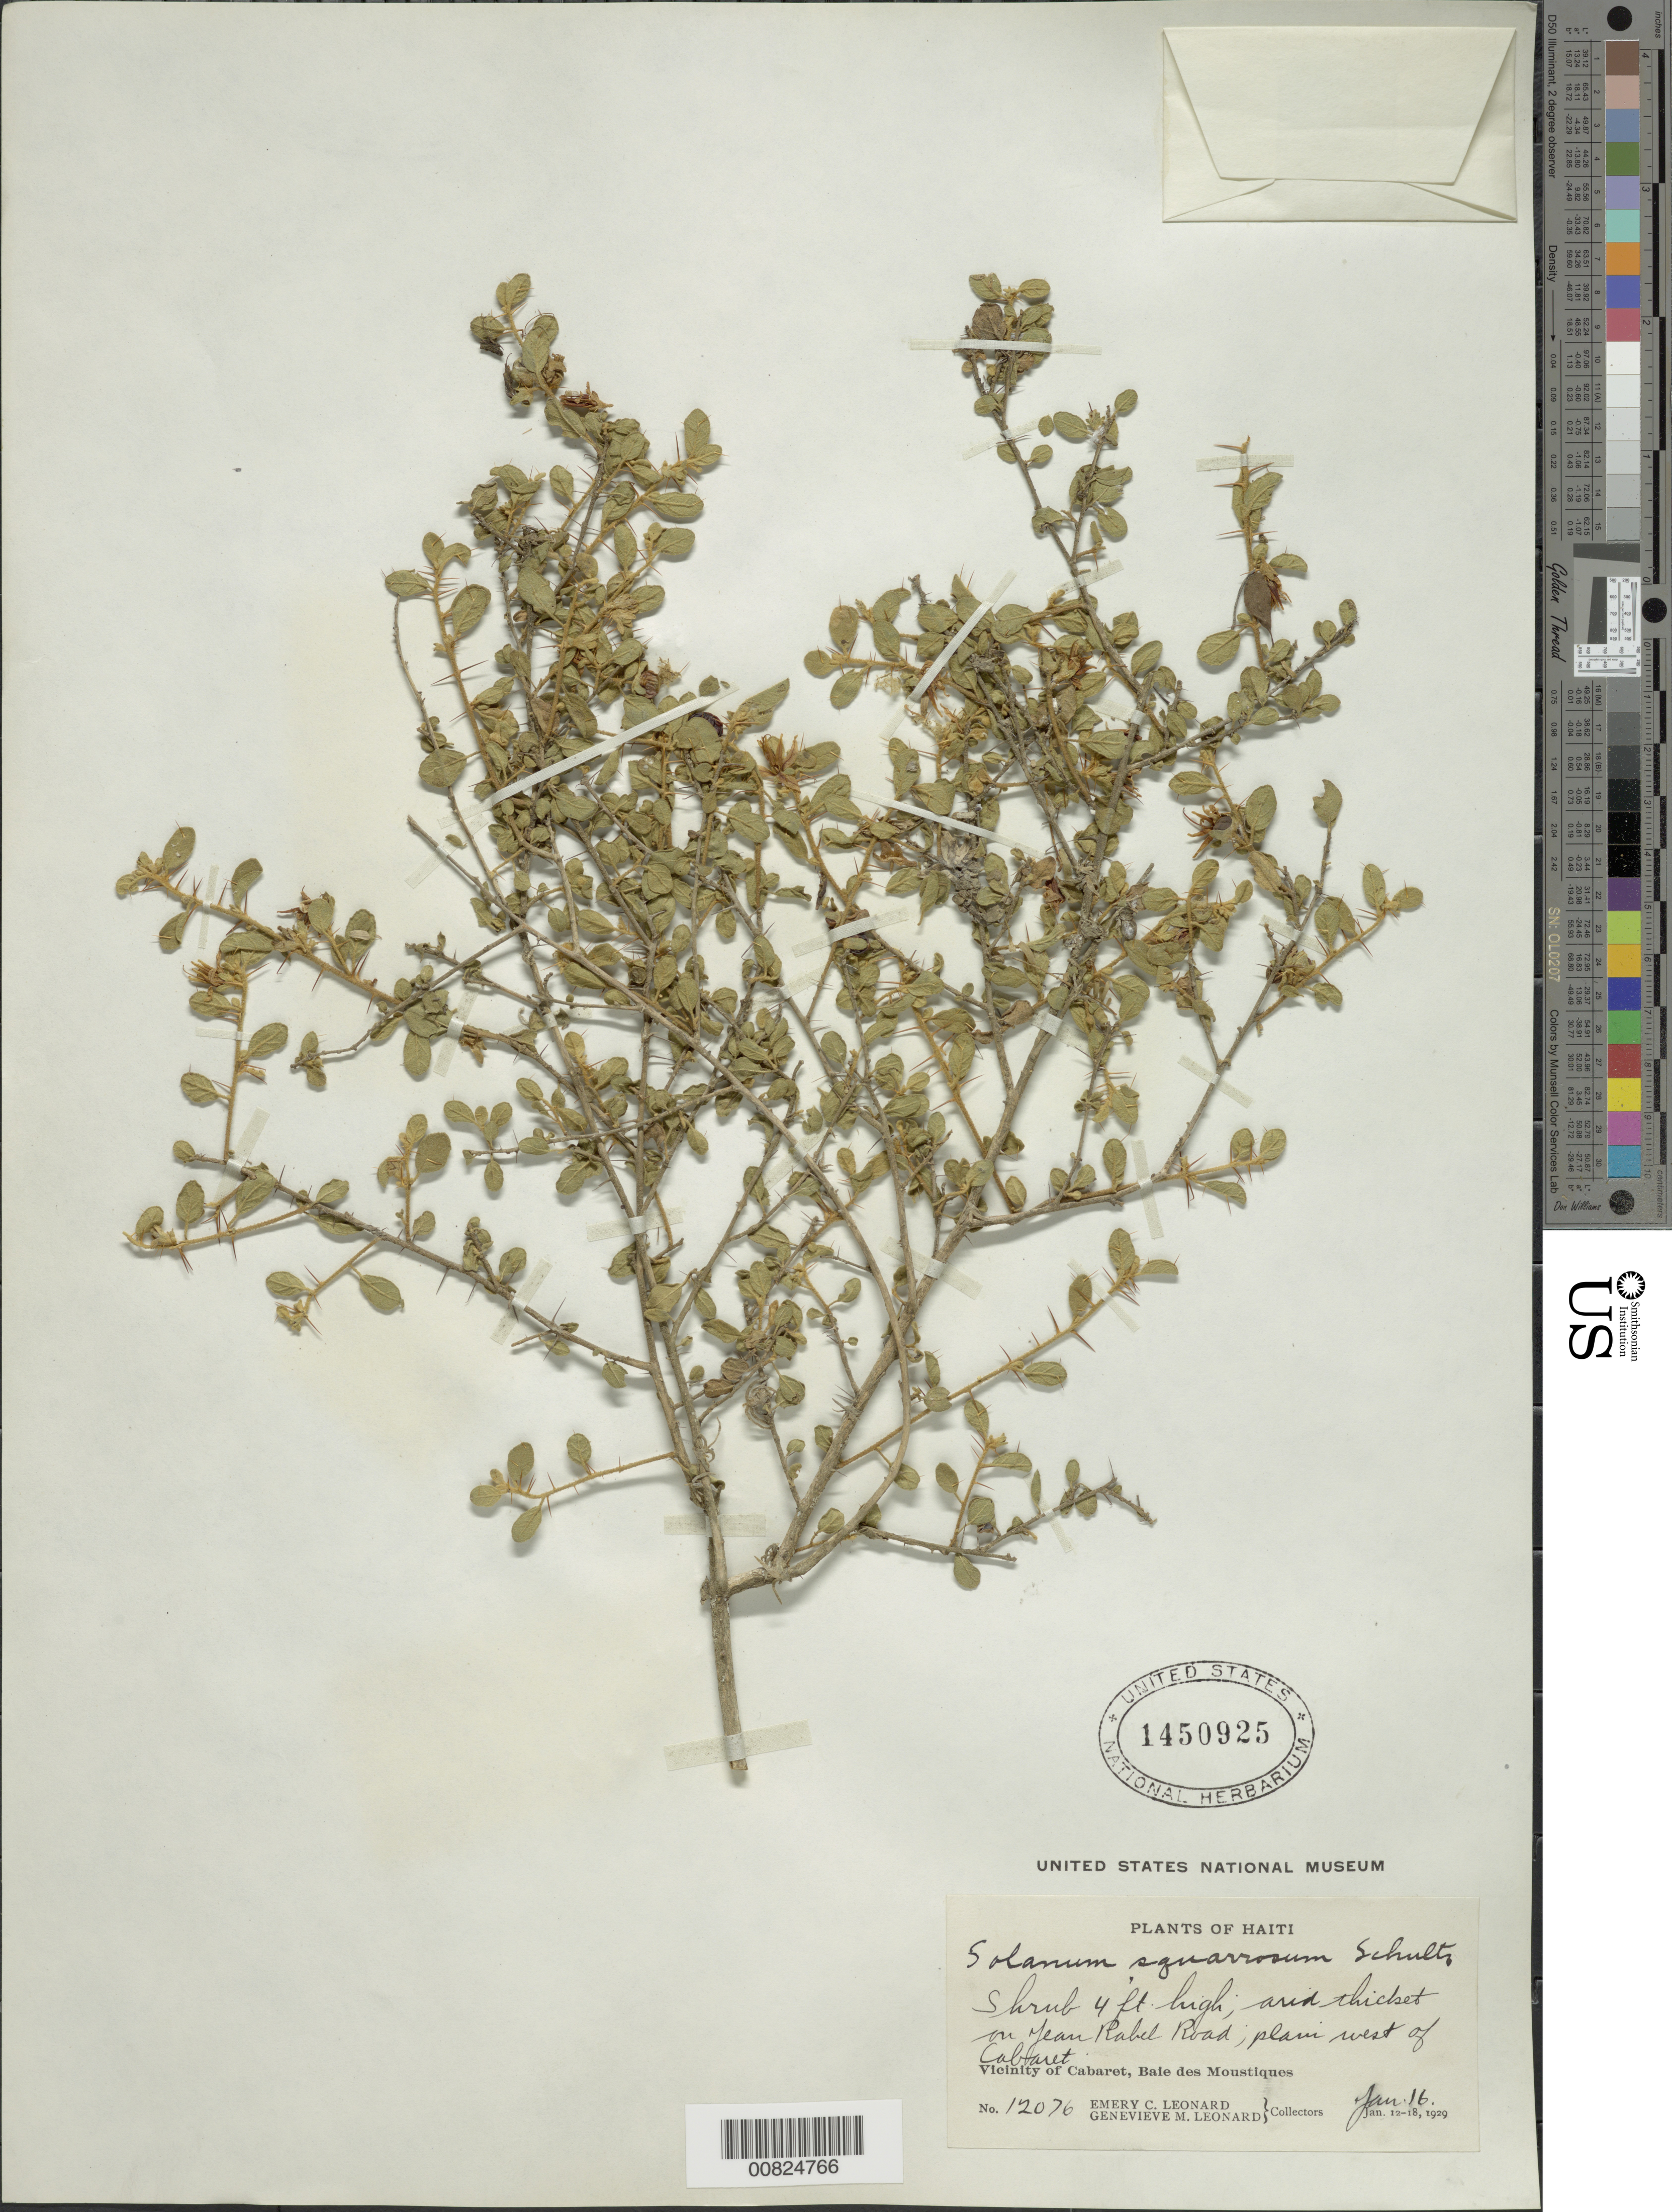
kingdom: Plantae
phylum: Tracheophyta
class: Magnoliopsida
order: Solanales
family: Solanaceae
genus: Solanum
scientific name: Solanum squarrosum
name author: O.E. Schulz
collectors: E. C. Leonard & G. M. Leonard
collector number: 12076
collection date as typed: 16 Jan 1929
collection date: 1929-01-16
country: Haiti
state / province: Nord-Ouest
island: Hispaniola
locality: Vicinity of Cabaret, Baie des Moustiques, on Jean Rabel Road, plain W of city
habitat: Arid thicket on road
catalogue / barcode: US 1450925